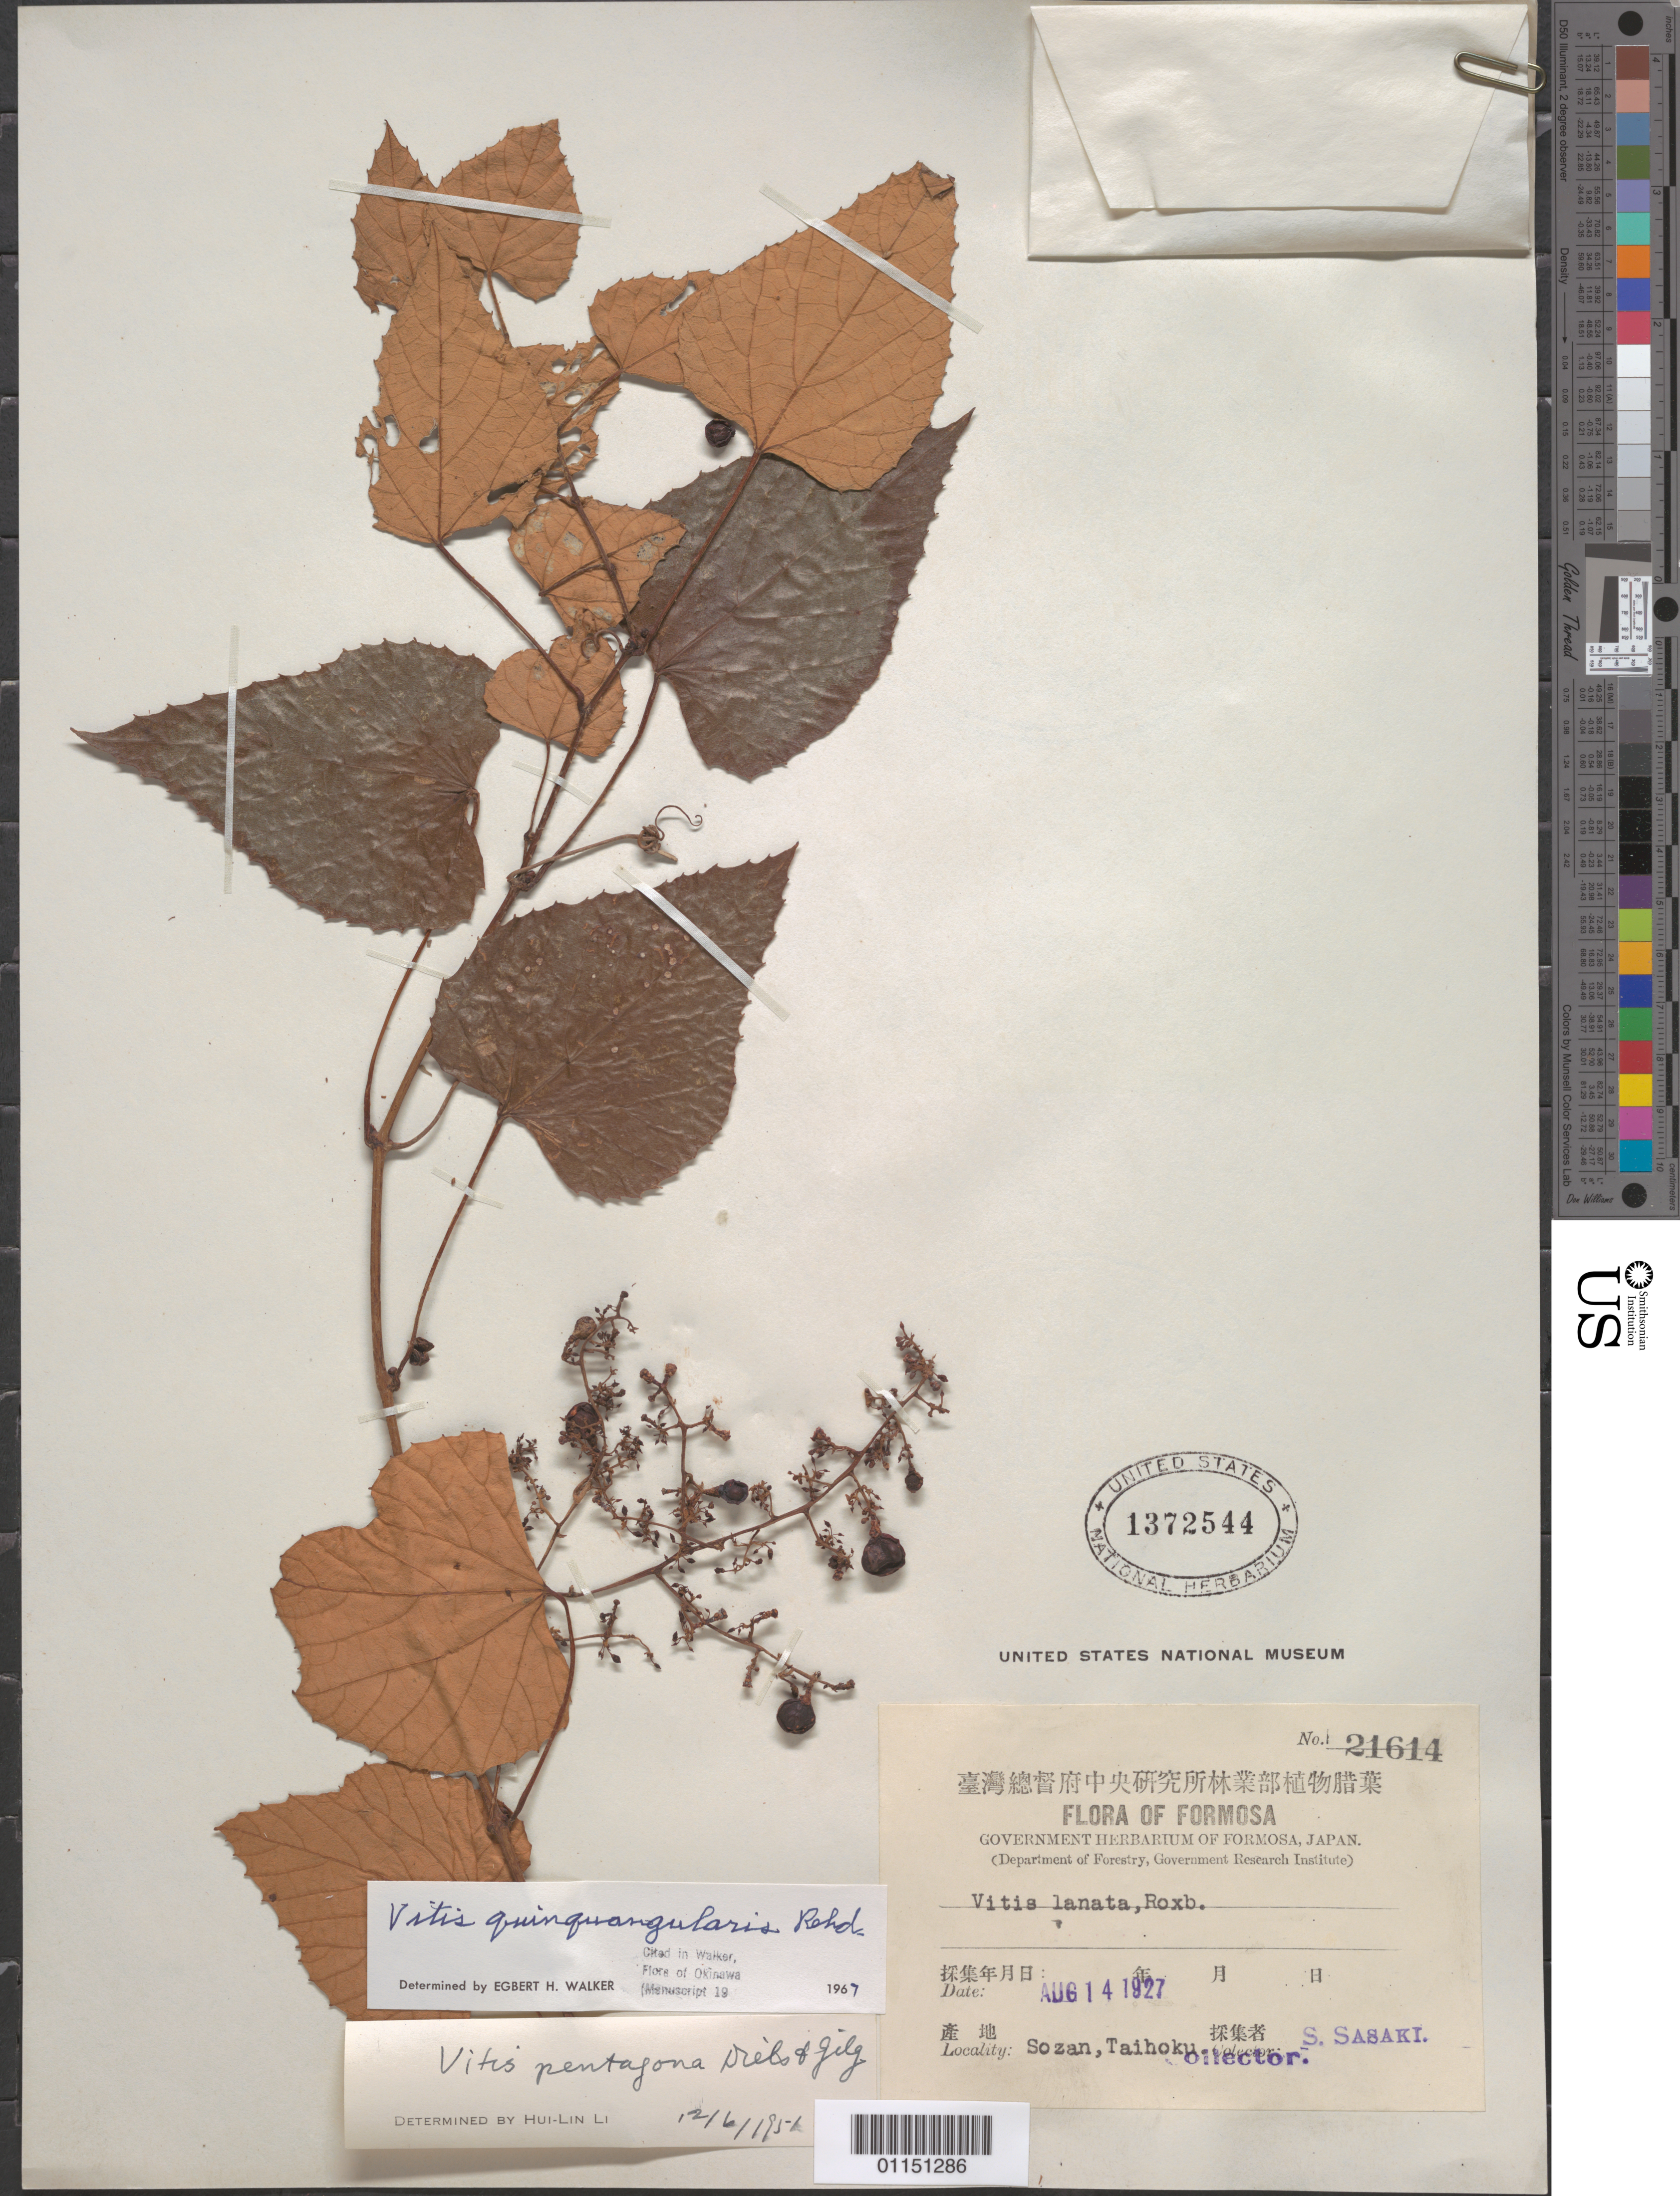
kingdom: Plantae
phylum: Tracheophyta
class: Magnoliopsida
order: Vitales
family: Vitaceae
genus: Vitis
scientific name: Vitis quinquangularis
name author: Rehder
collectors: S. Sasaki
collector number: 21614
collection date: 1927-08-14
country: Taiwan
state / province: Taihoku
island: Taiwan [Formosa]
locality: Sozan. (modern-day Keelung, New Taipei City, Taipei and Yilan County)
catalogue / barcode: US 1372544